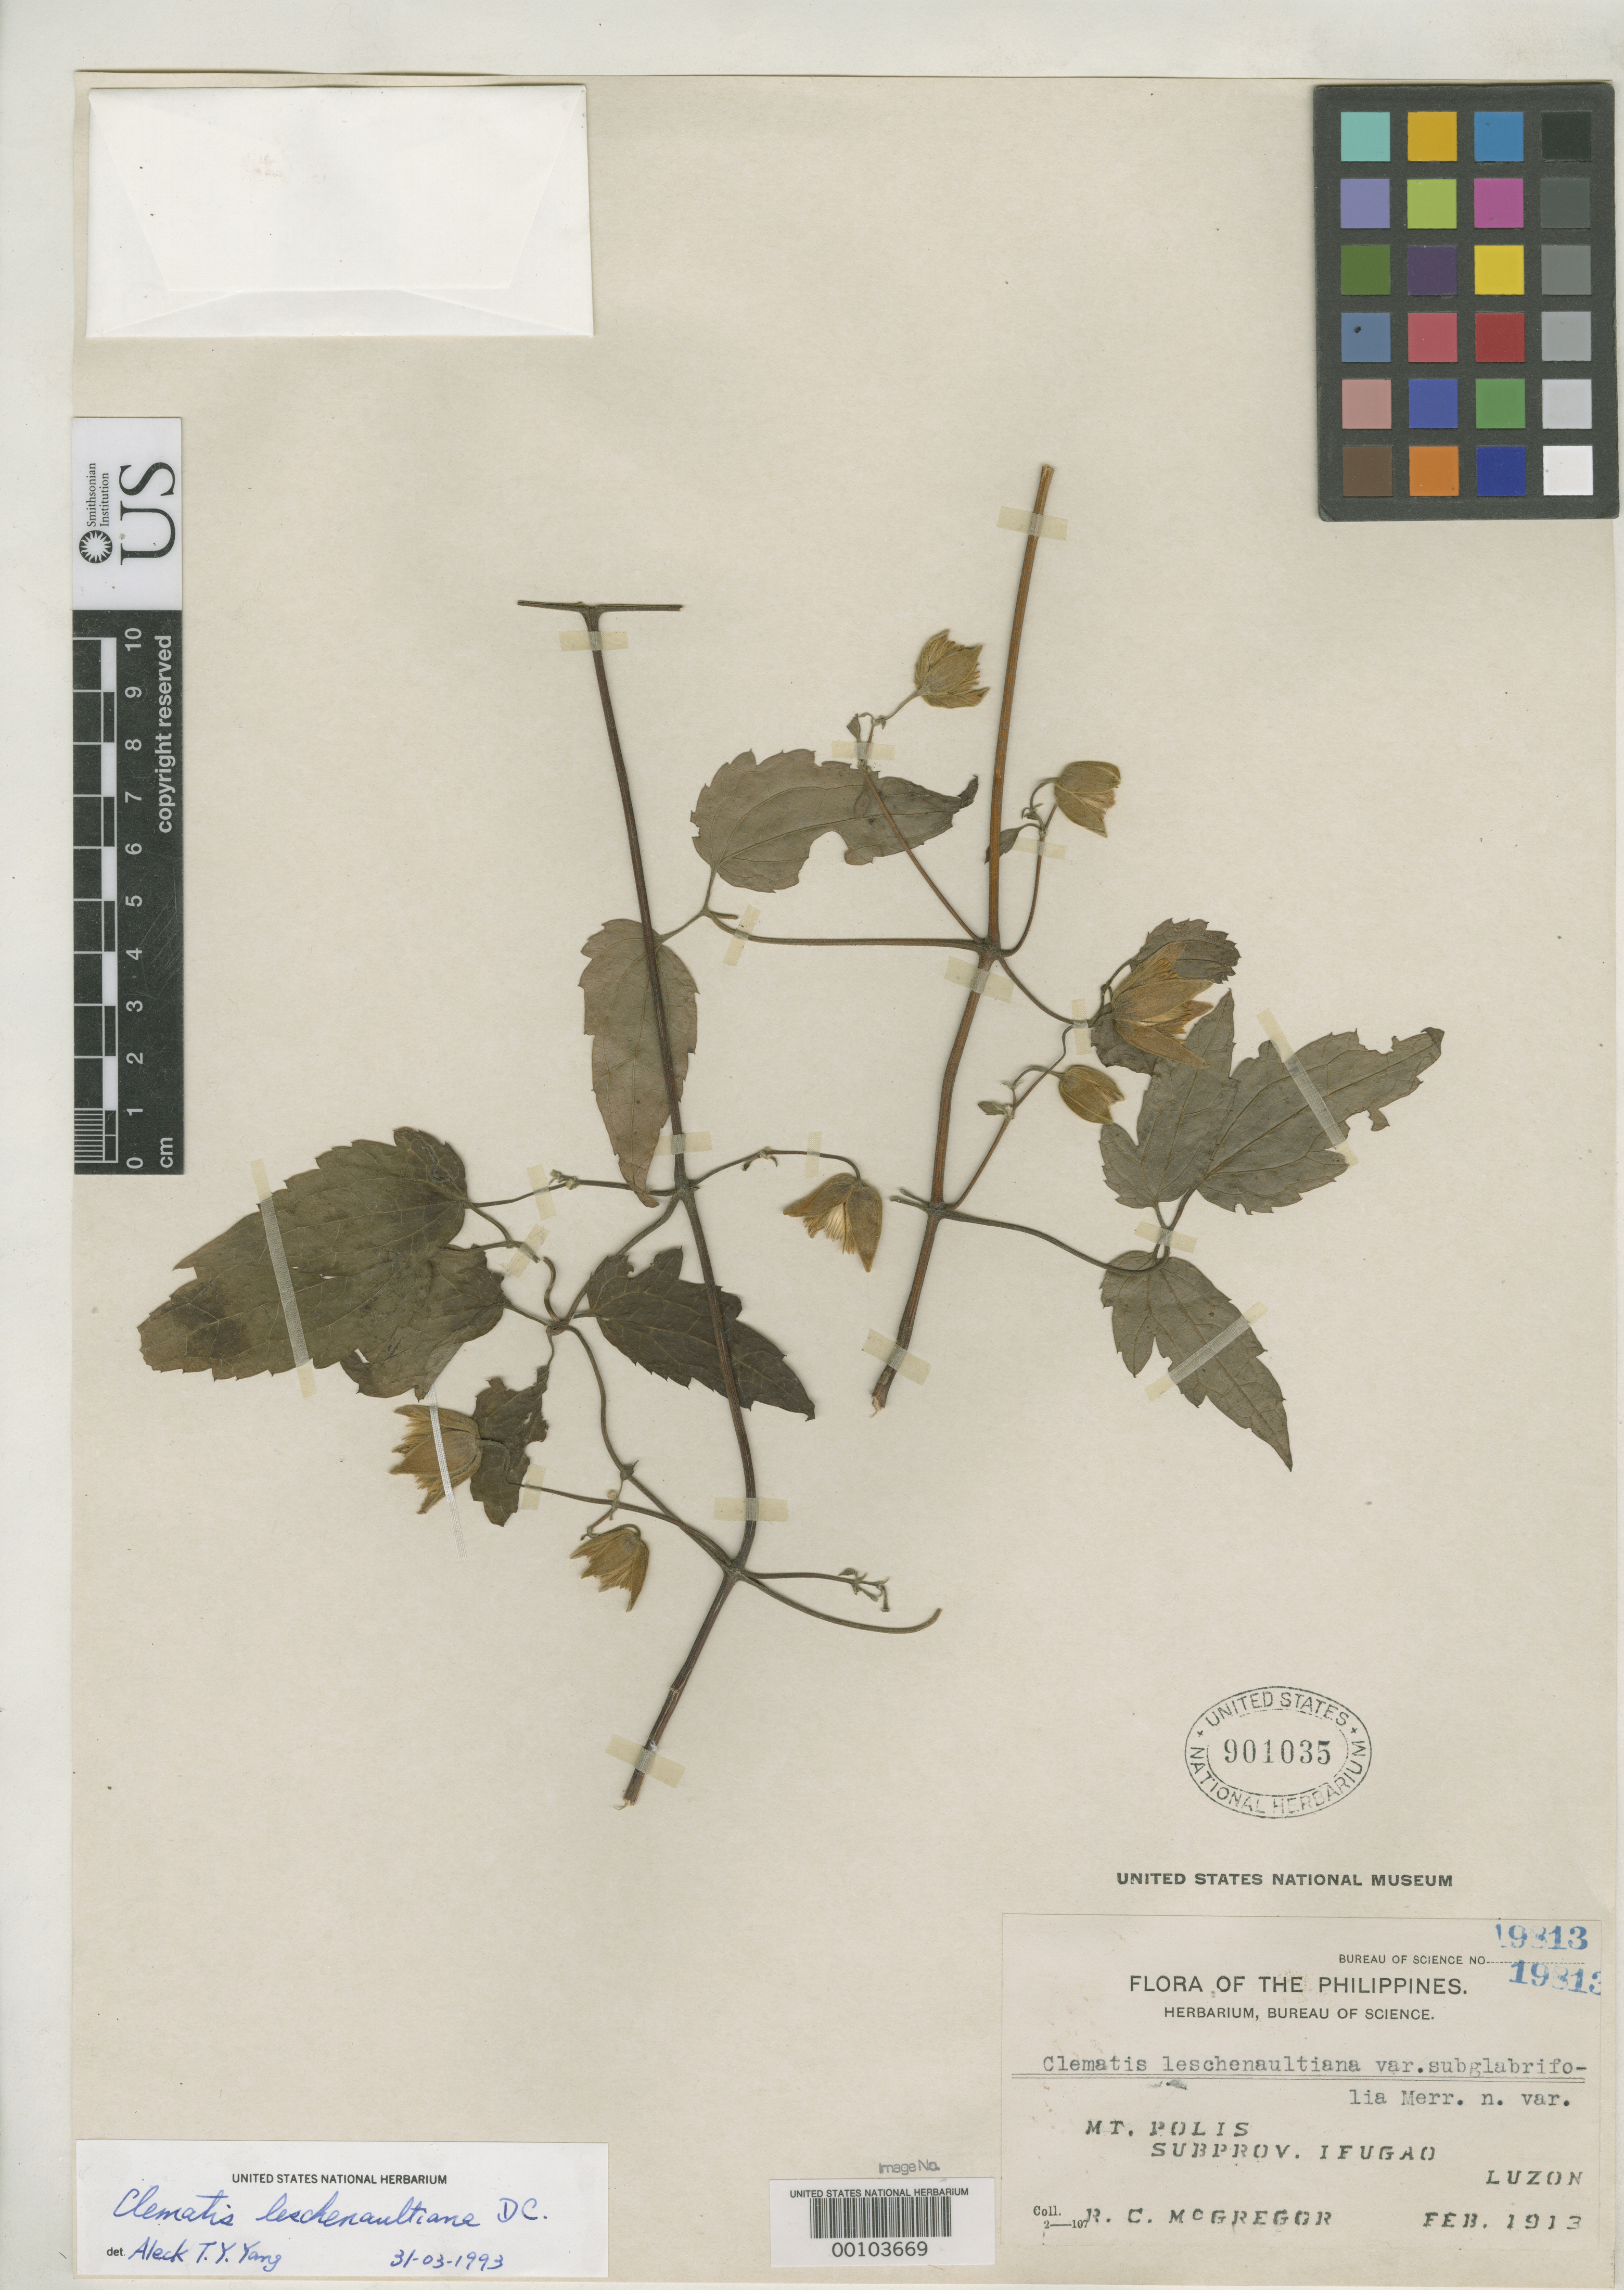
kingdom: Plantae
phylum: Tracheophyta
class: Magnoliopsida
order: Ranunculales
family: Ranunculaceae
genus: Clematis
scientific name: Clematis leschenaultiana var. subglabrifolia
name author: Merr.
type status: Isolectotype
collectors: R. C. McGregor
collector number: Bur. Sci. 19813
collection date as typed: Feb 1913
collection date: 1913-02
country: Philippines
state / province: Cordillera (Administrative Region)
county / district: Ifugao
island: Luzon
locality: Mt. Polis.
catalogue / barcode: US 901035